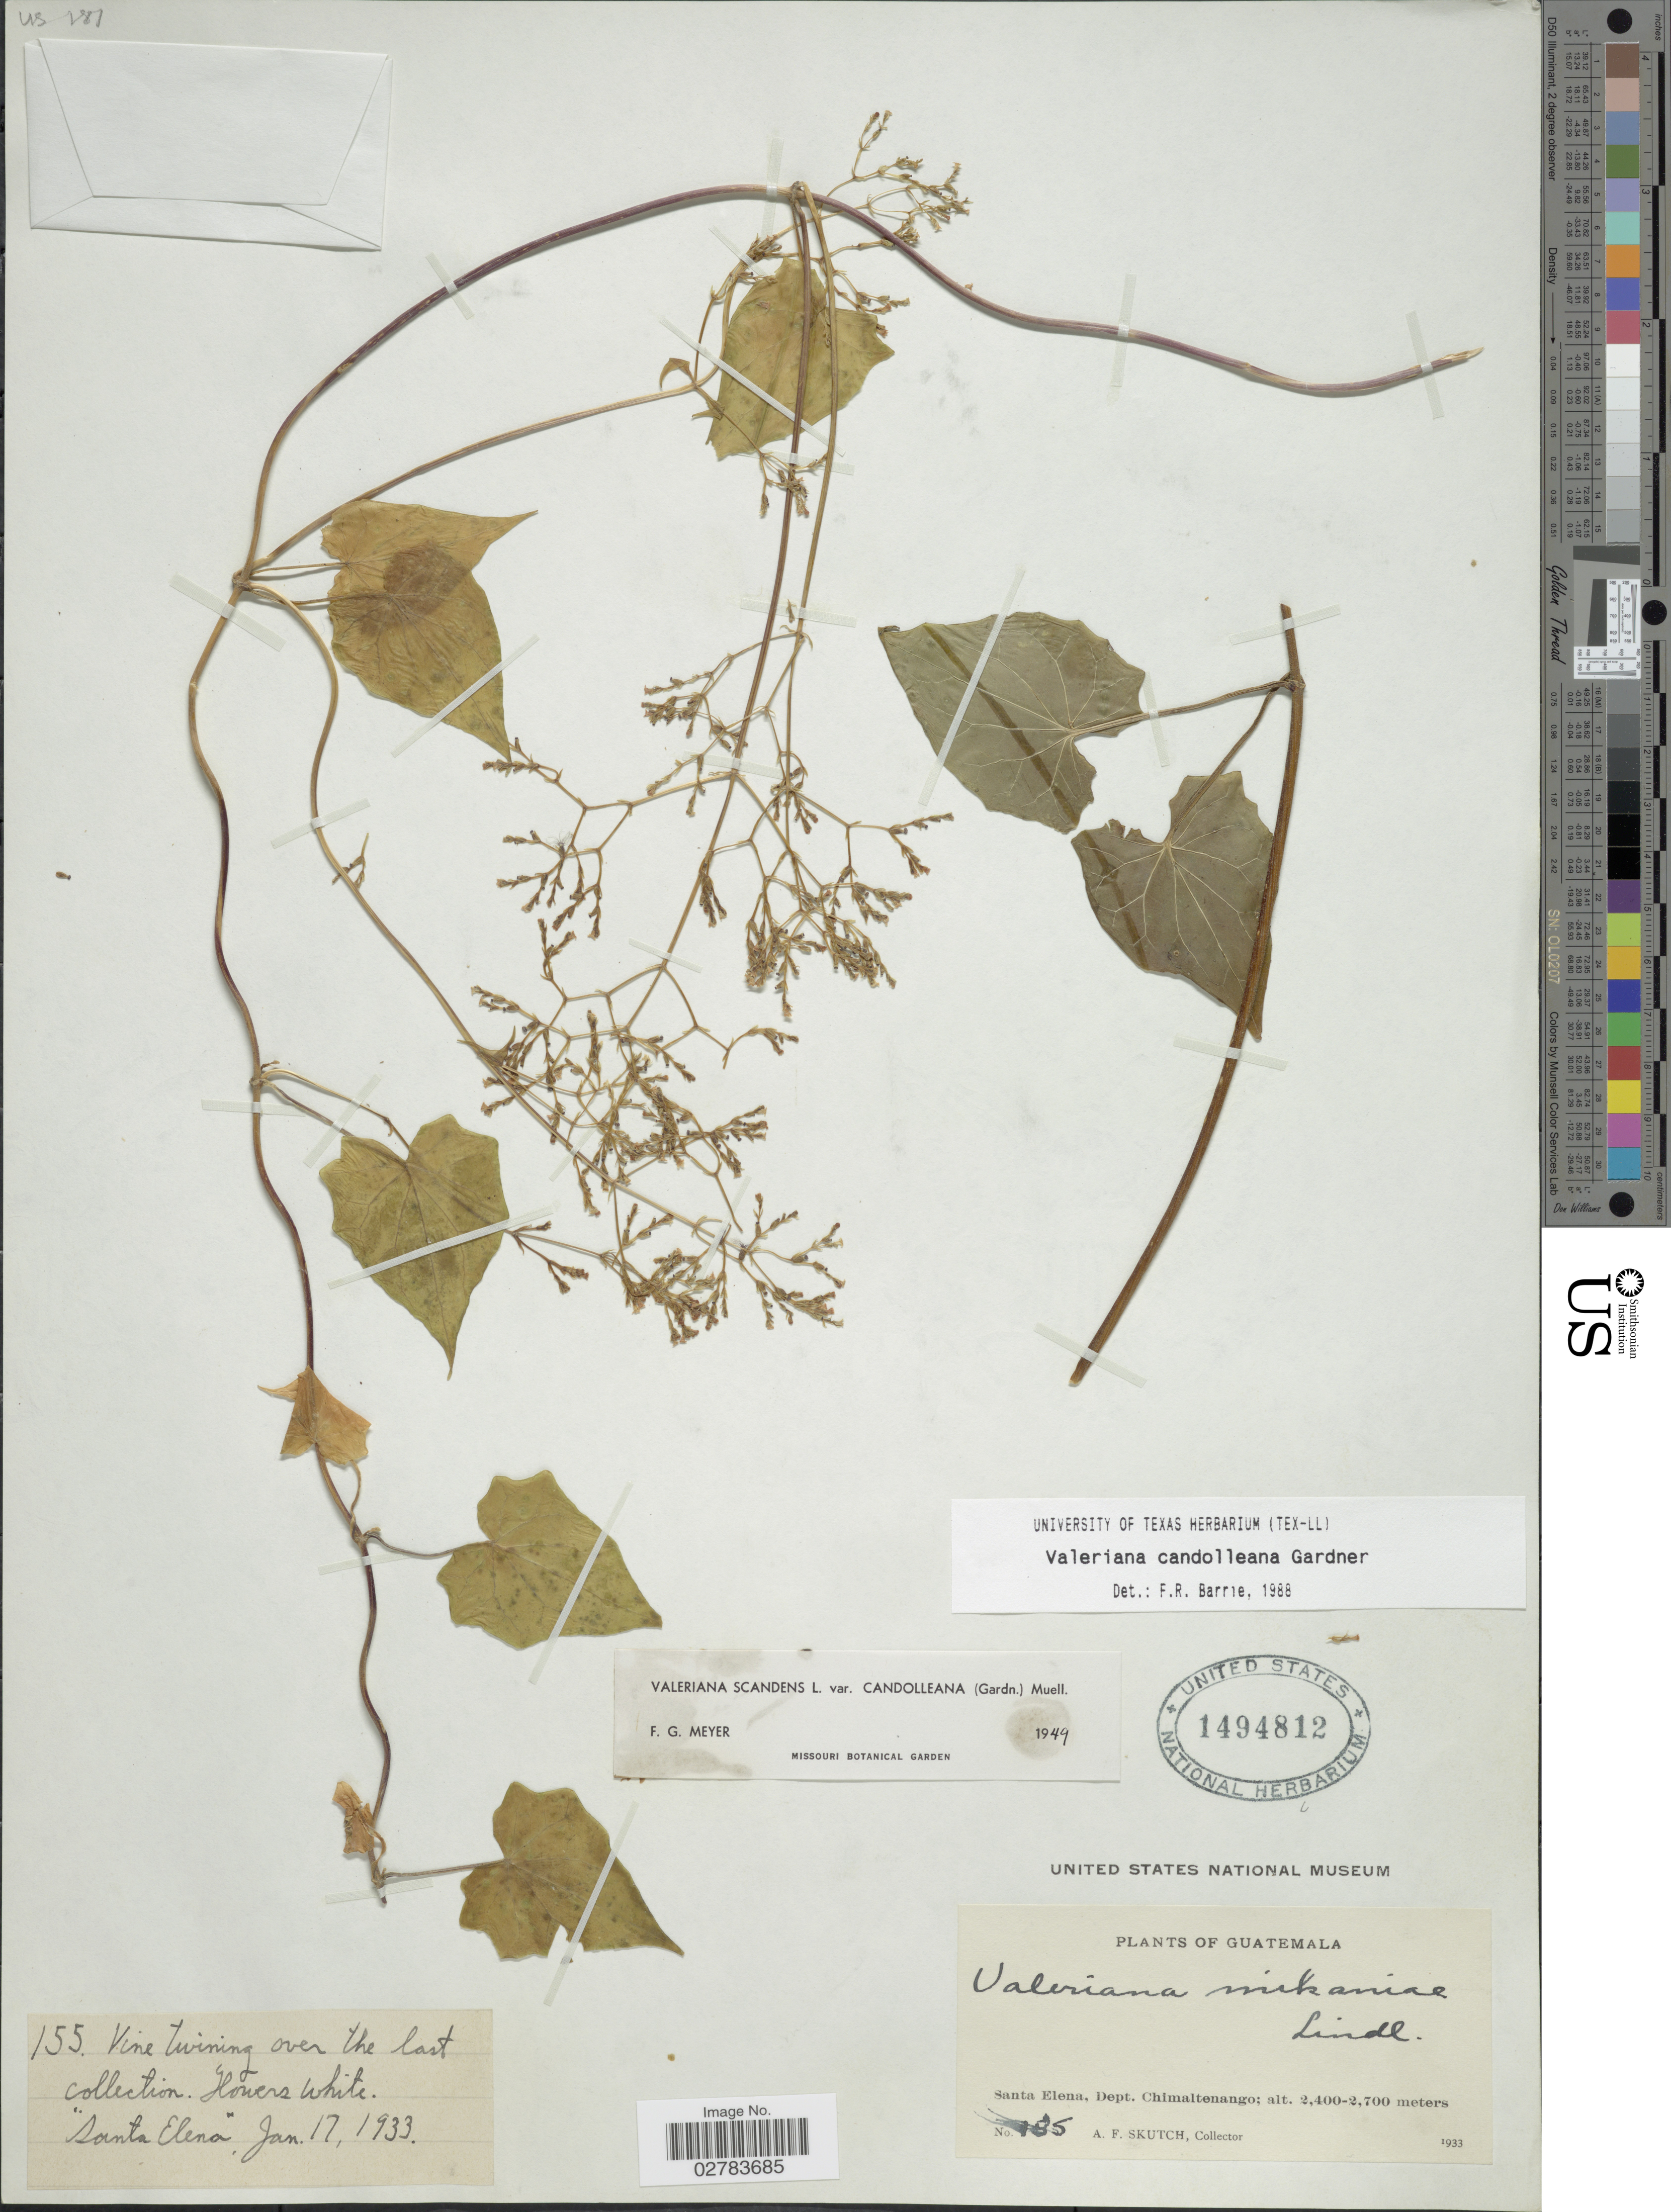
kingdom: Plantae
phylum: Tracheophyta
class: Magnoliopsida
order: Dipsacales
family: Caprifoliaceae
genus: Valeriana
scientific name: Valeriana candolleana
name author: Gardner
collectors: A. F. Skutch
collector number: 155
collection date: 1933-01-17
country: Guatemala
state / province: Chimaltenango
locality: Santa Elena, Dept. Chimaltenango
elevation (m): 2400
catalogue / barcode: US 1494812